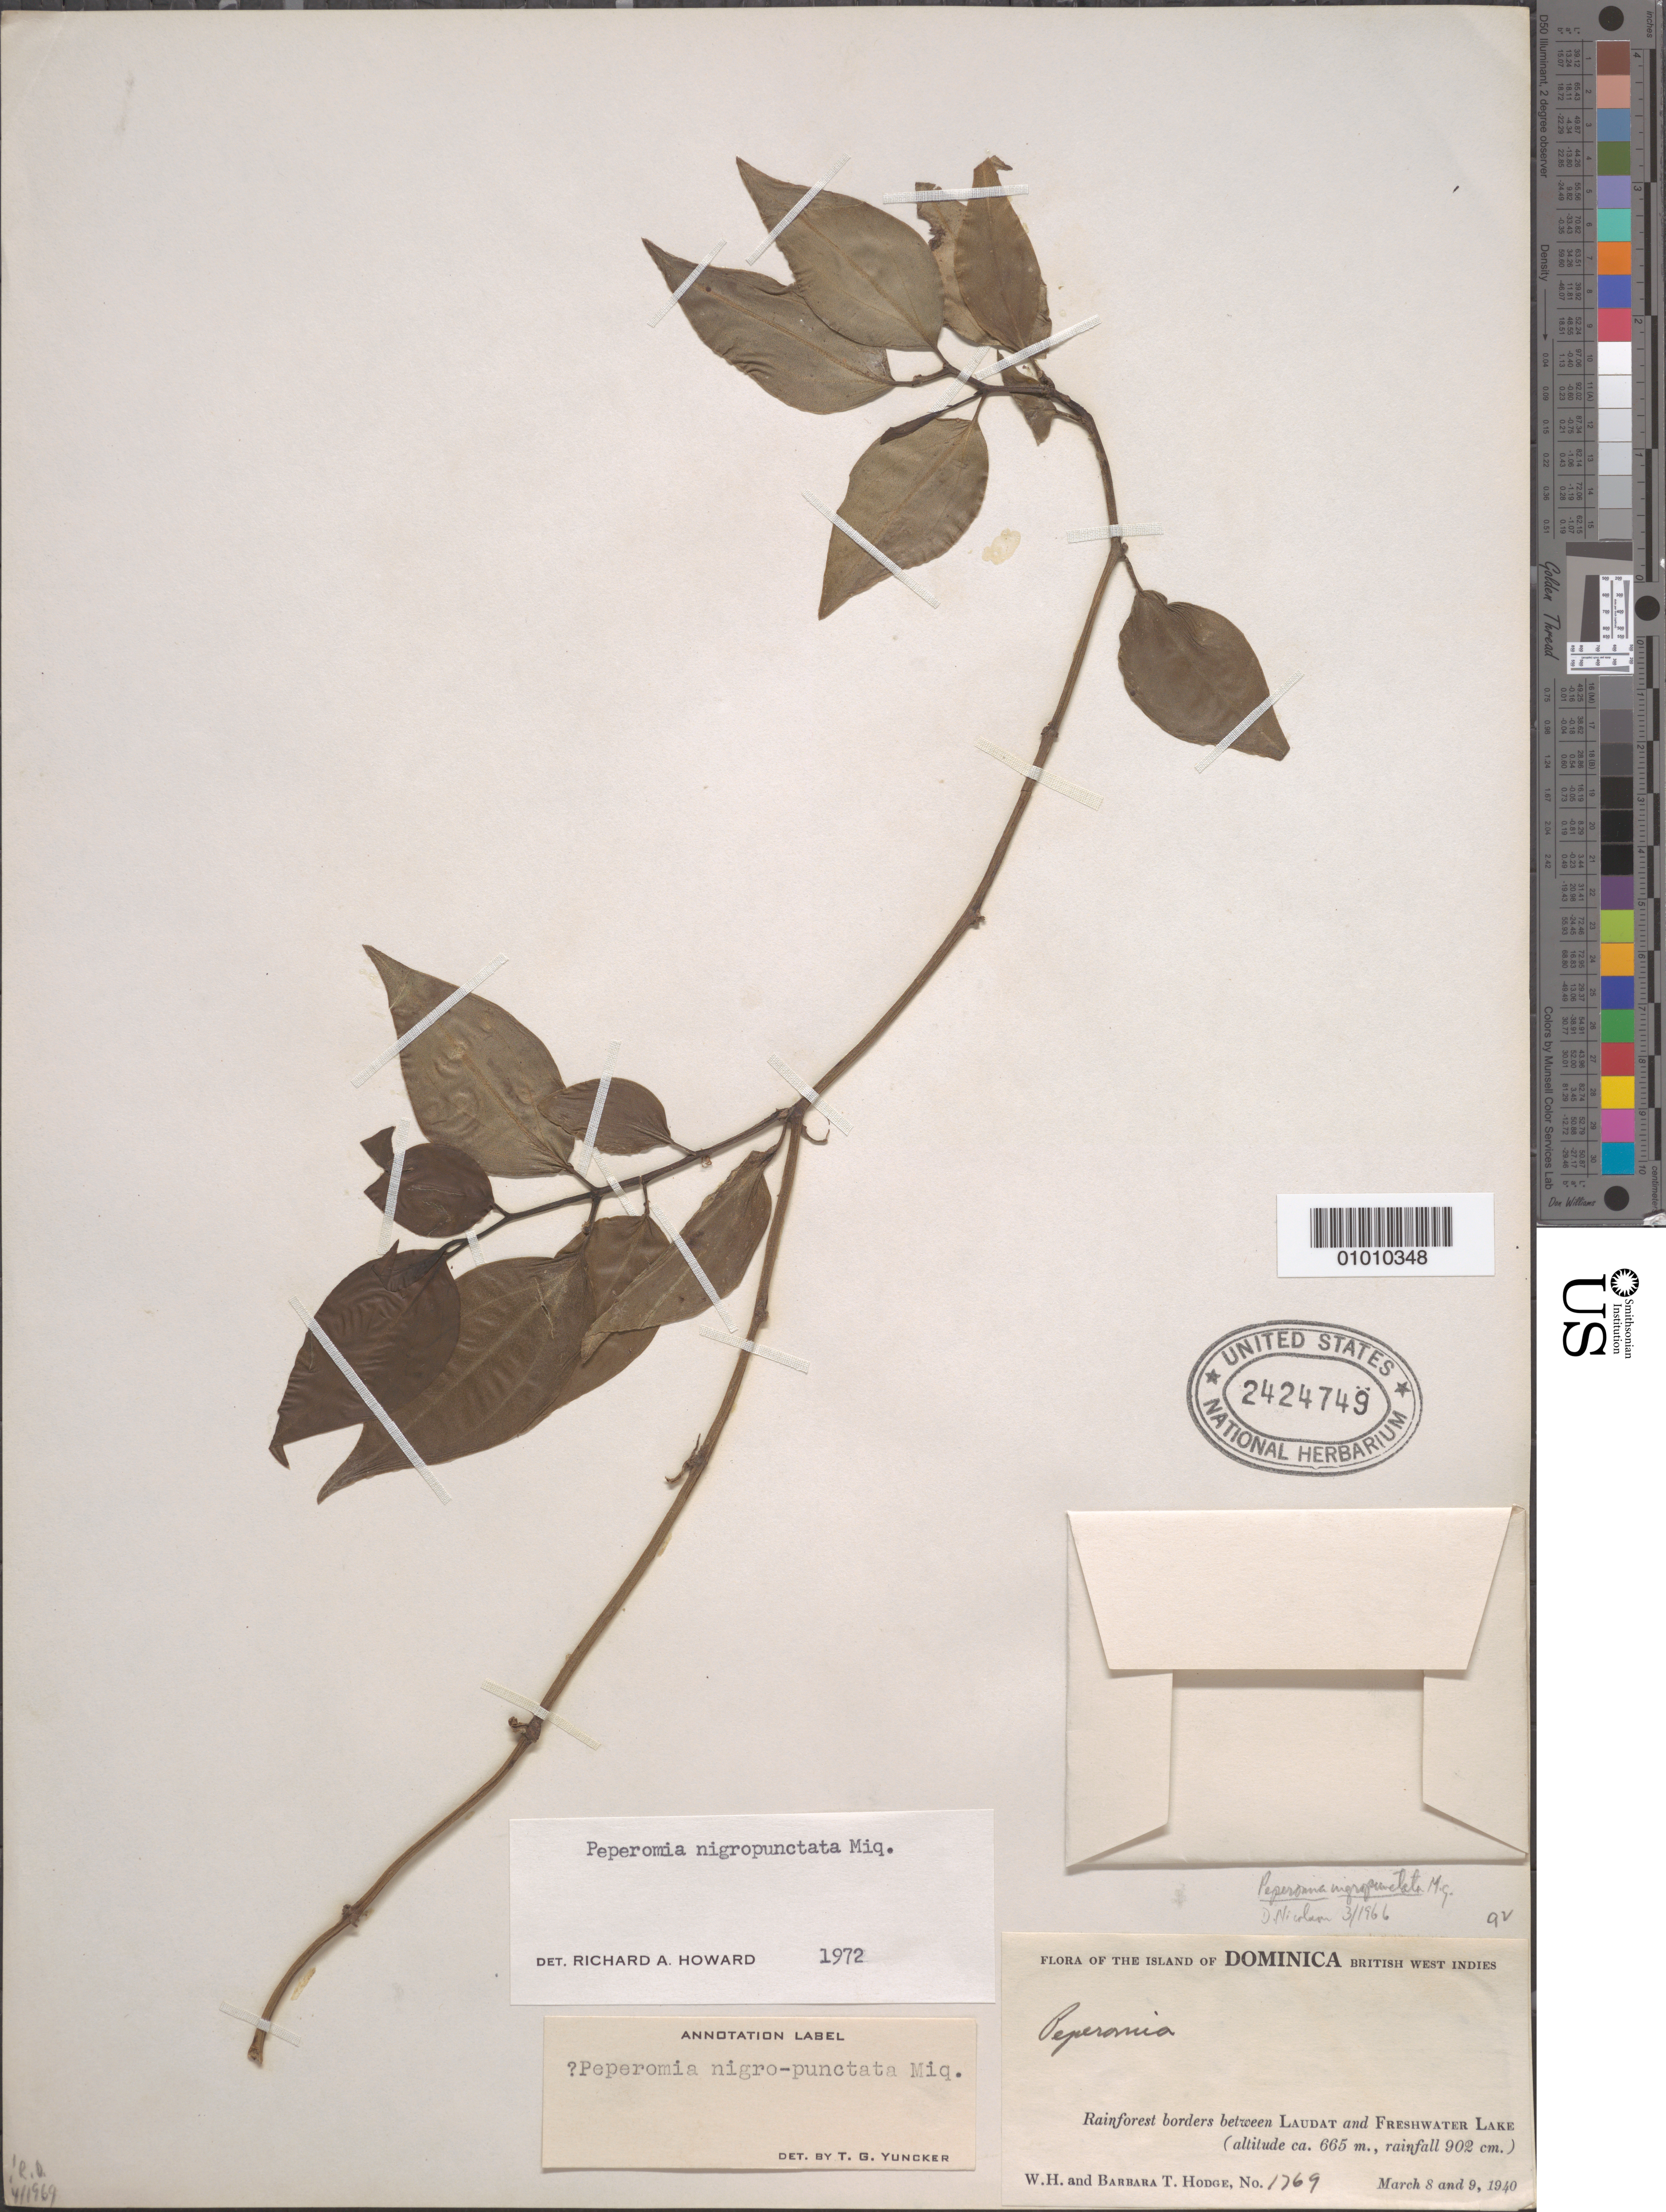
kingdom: Plantae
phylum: Tracheophyta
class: Magnoliopsida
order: Piperales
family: Piperaceae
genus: Peperomia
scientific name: Peperomia nigropunctata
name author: Miq.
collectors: B. Hodge & W. Hodge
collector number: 1769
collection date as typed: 08 Mar 1940 to 09 Mar 1940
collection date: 1940-03-08/1940-03-09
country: Dominica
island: Dominica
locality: Rainforest borders between Laudat and Freshwater Lake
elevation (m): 665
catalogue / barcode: US 2424749